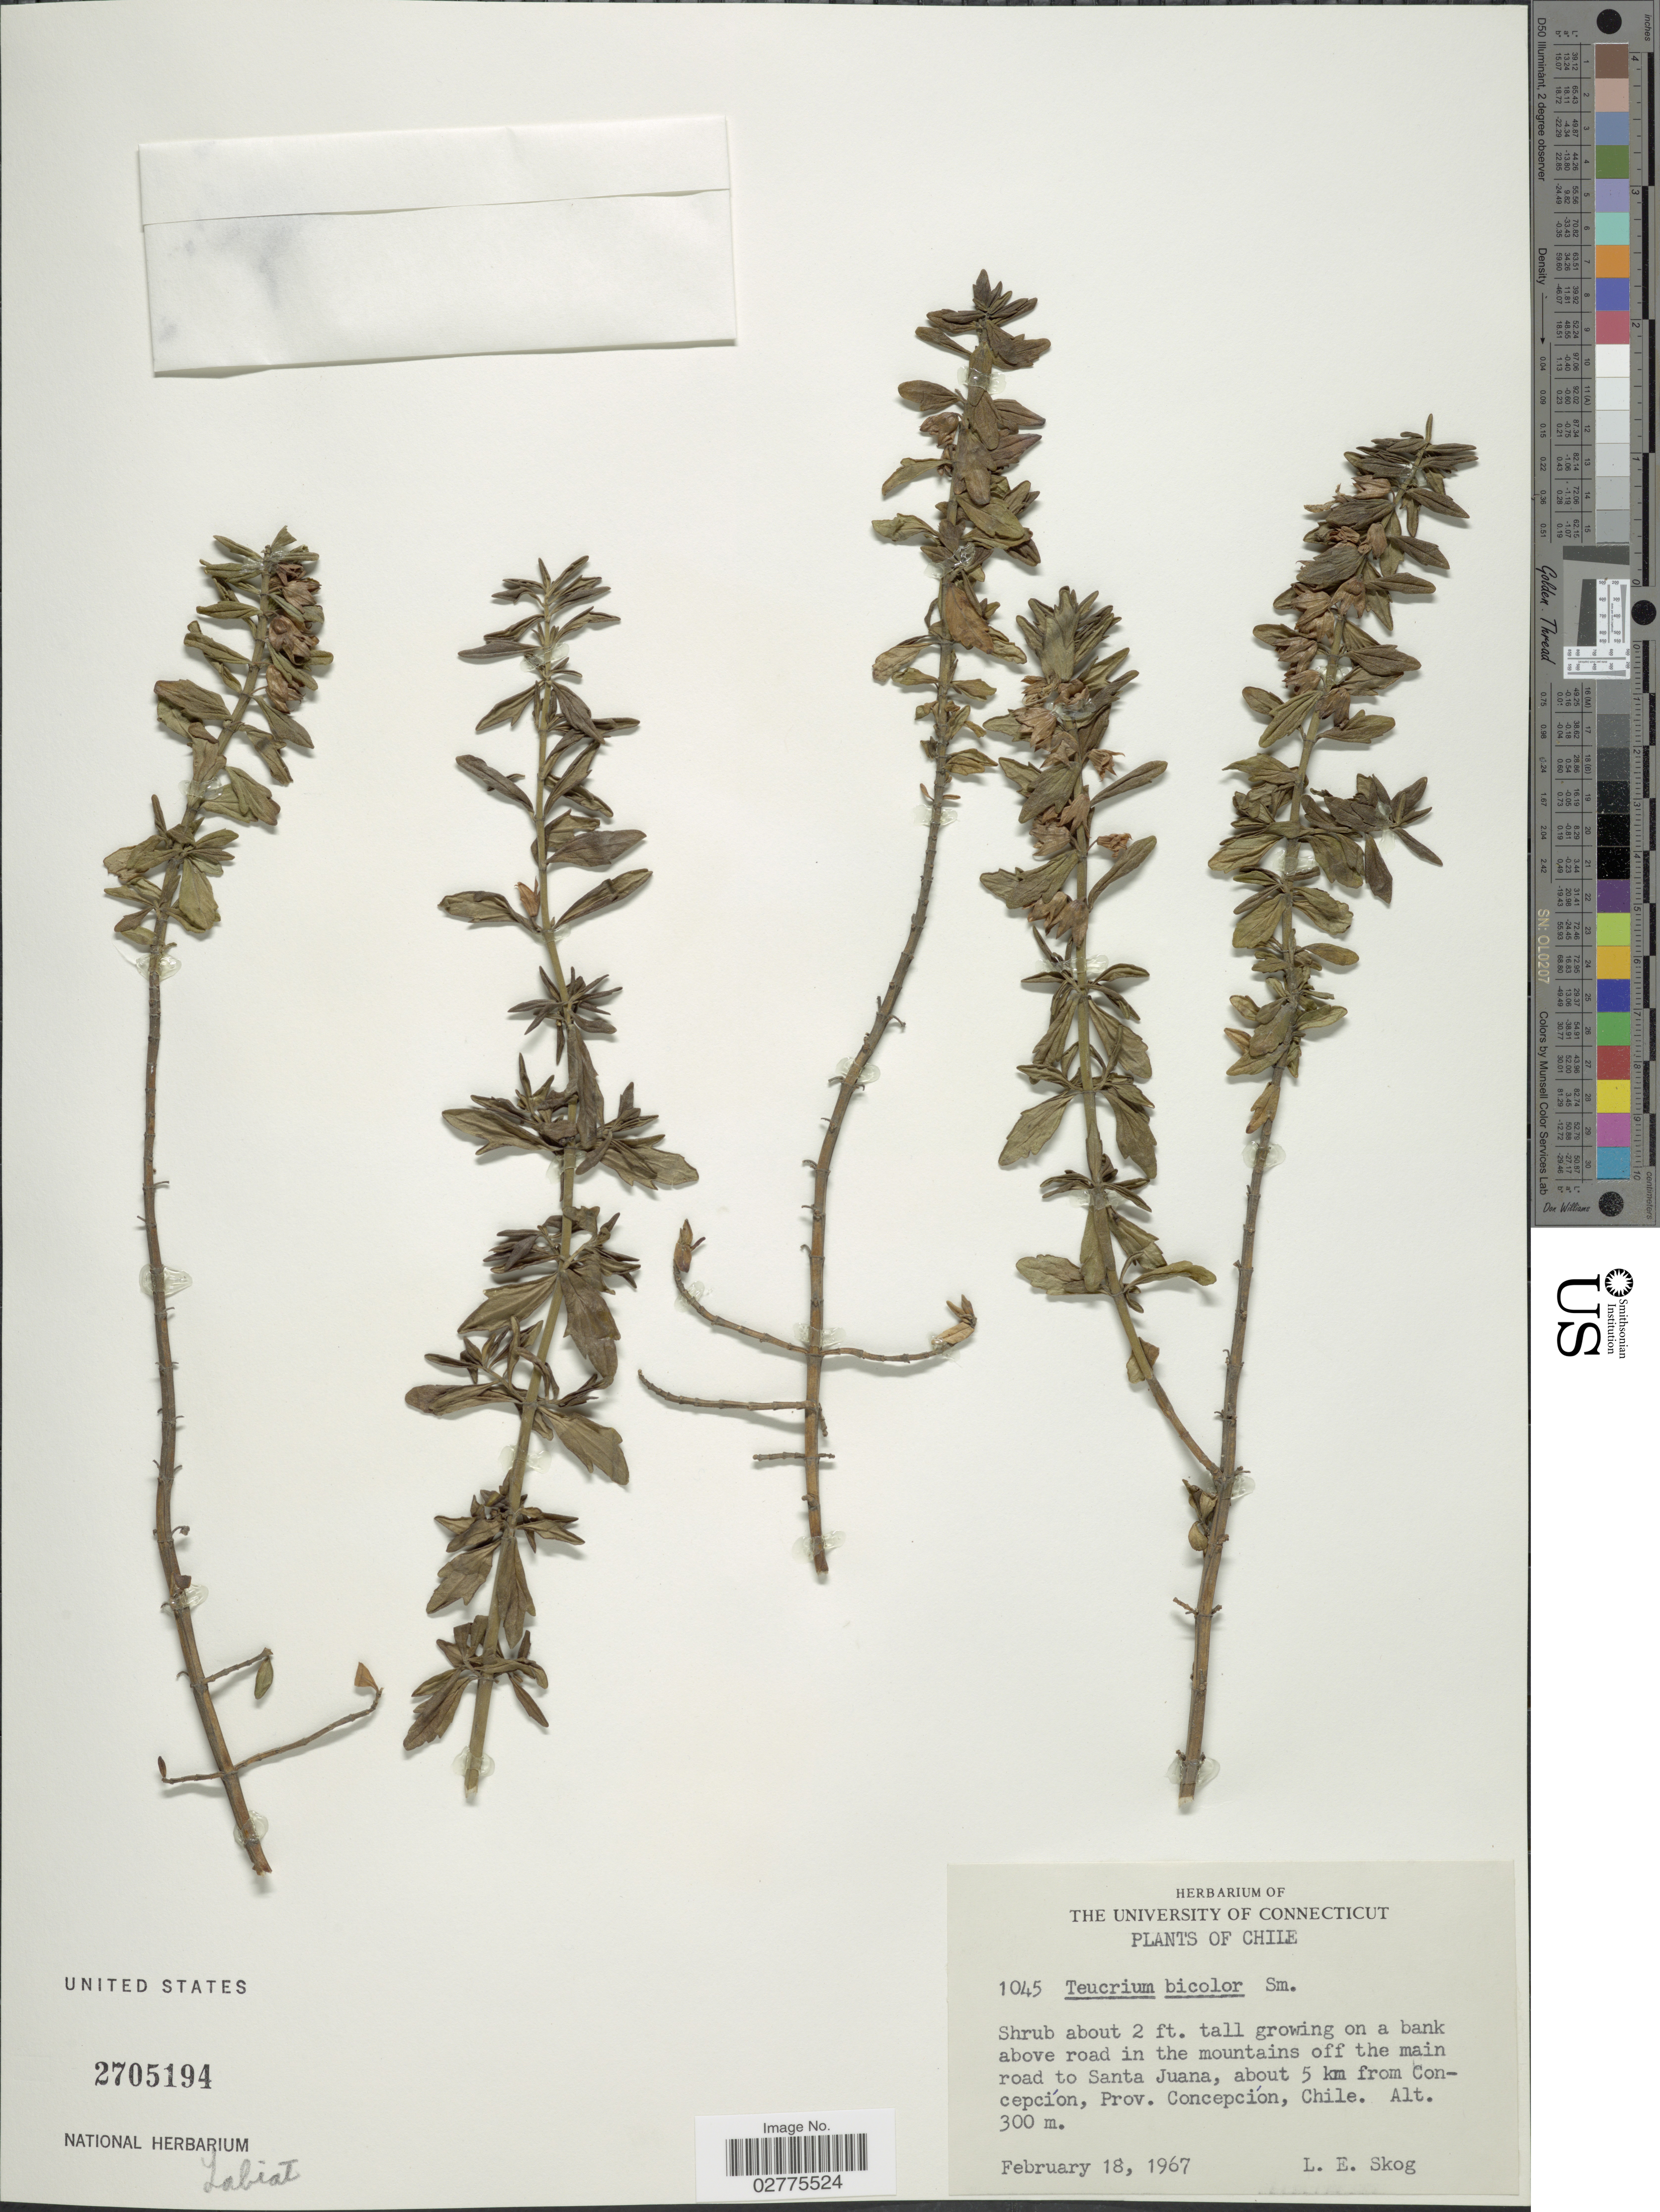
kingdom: Plantae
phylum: Tracheophyta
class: Magnoliopsida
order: Lamiales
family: Lamiaceae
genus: Teucrium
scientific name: Teucrium bicolor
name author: (Sm.) Raf.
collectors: L. E. Skog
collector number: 1045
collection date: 1967-02-18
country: Chile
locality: Above road in the mountains off the main road to Santa Juana, about 5 km from Concepción, Prov. Concepción.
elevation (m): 300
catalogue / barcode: US 2705194